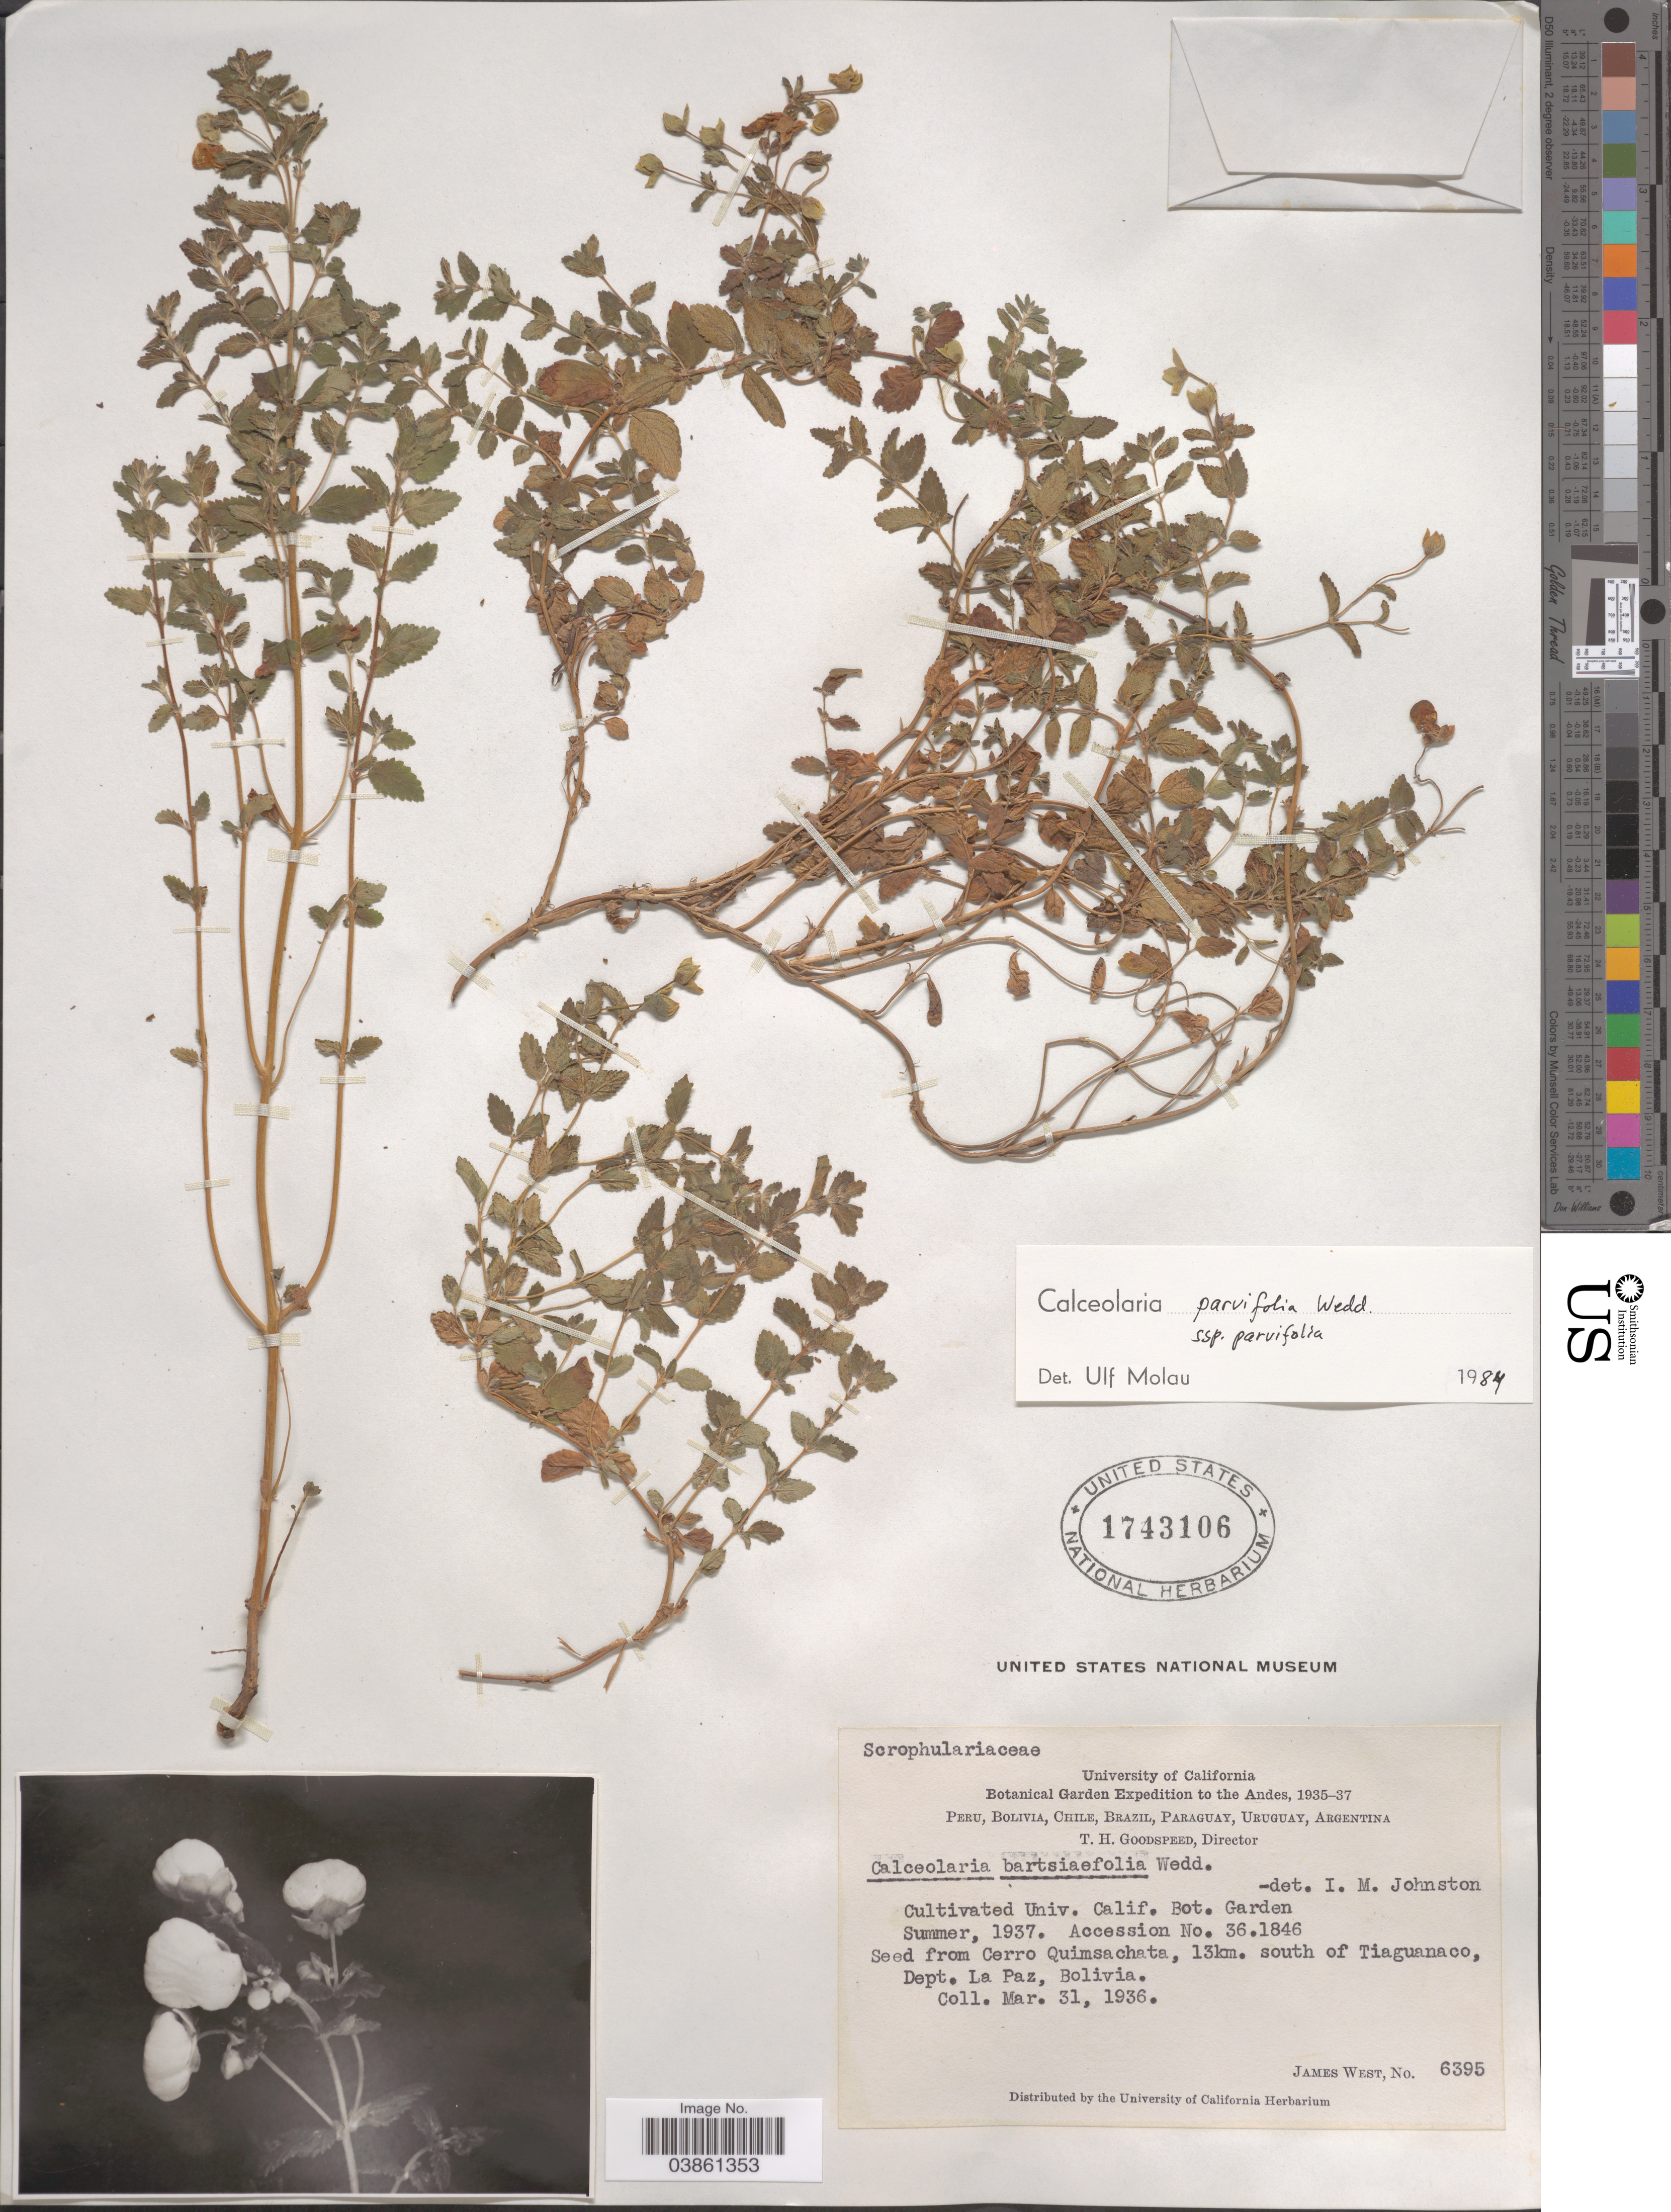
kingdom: Plantae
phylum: Tracheophyta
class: Magnoliopsida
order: Lamiales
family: Calceolariaceae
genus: Calceolaria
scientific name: Calceolaria parvifolia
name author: Wedd.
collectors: J. West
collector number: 6395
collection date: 1936-03-31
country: Bolivia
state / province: La Paz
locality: The Andes. Cerro Quimsachata, 13km. south of Tiaguanaco, Dept. La Paz.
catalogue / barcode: US 1743106